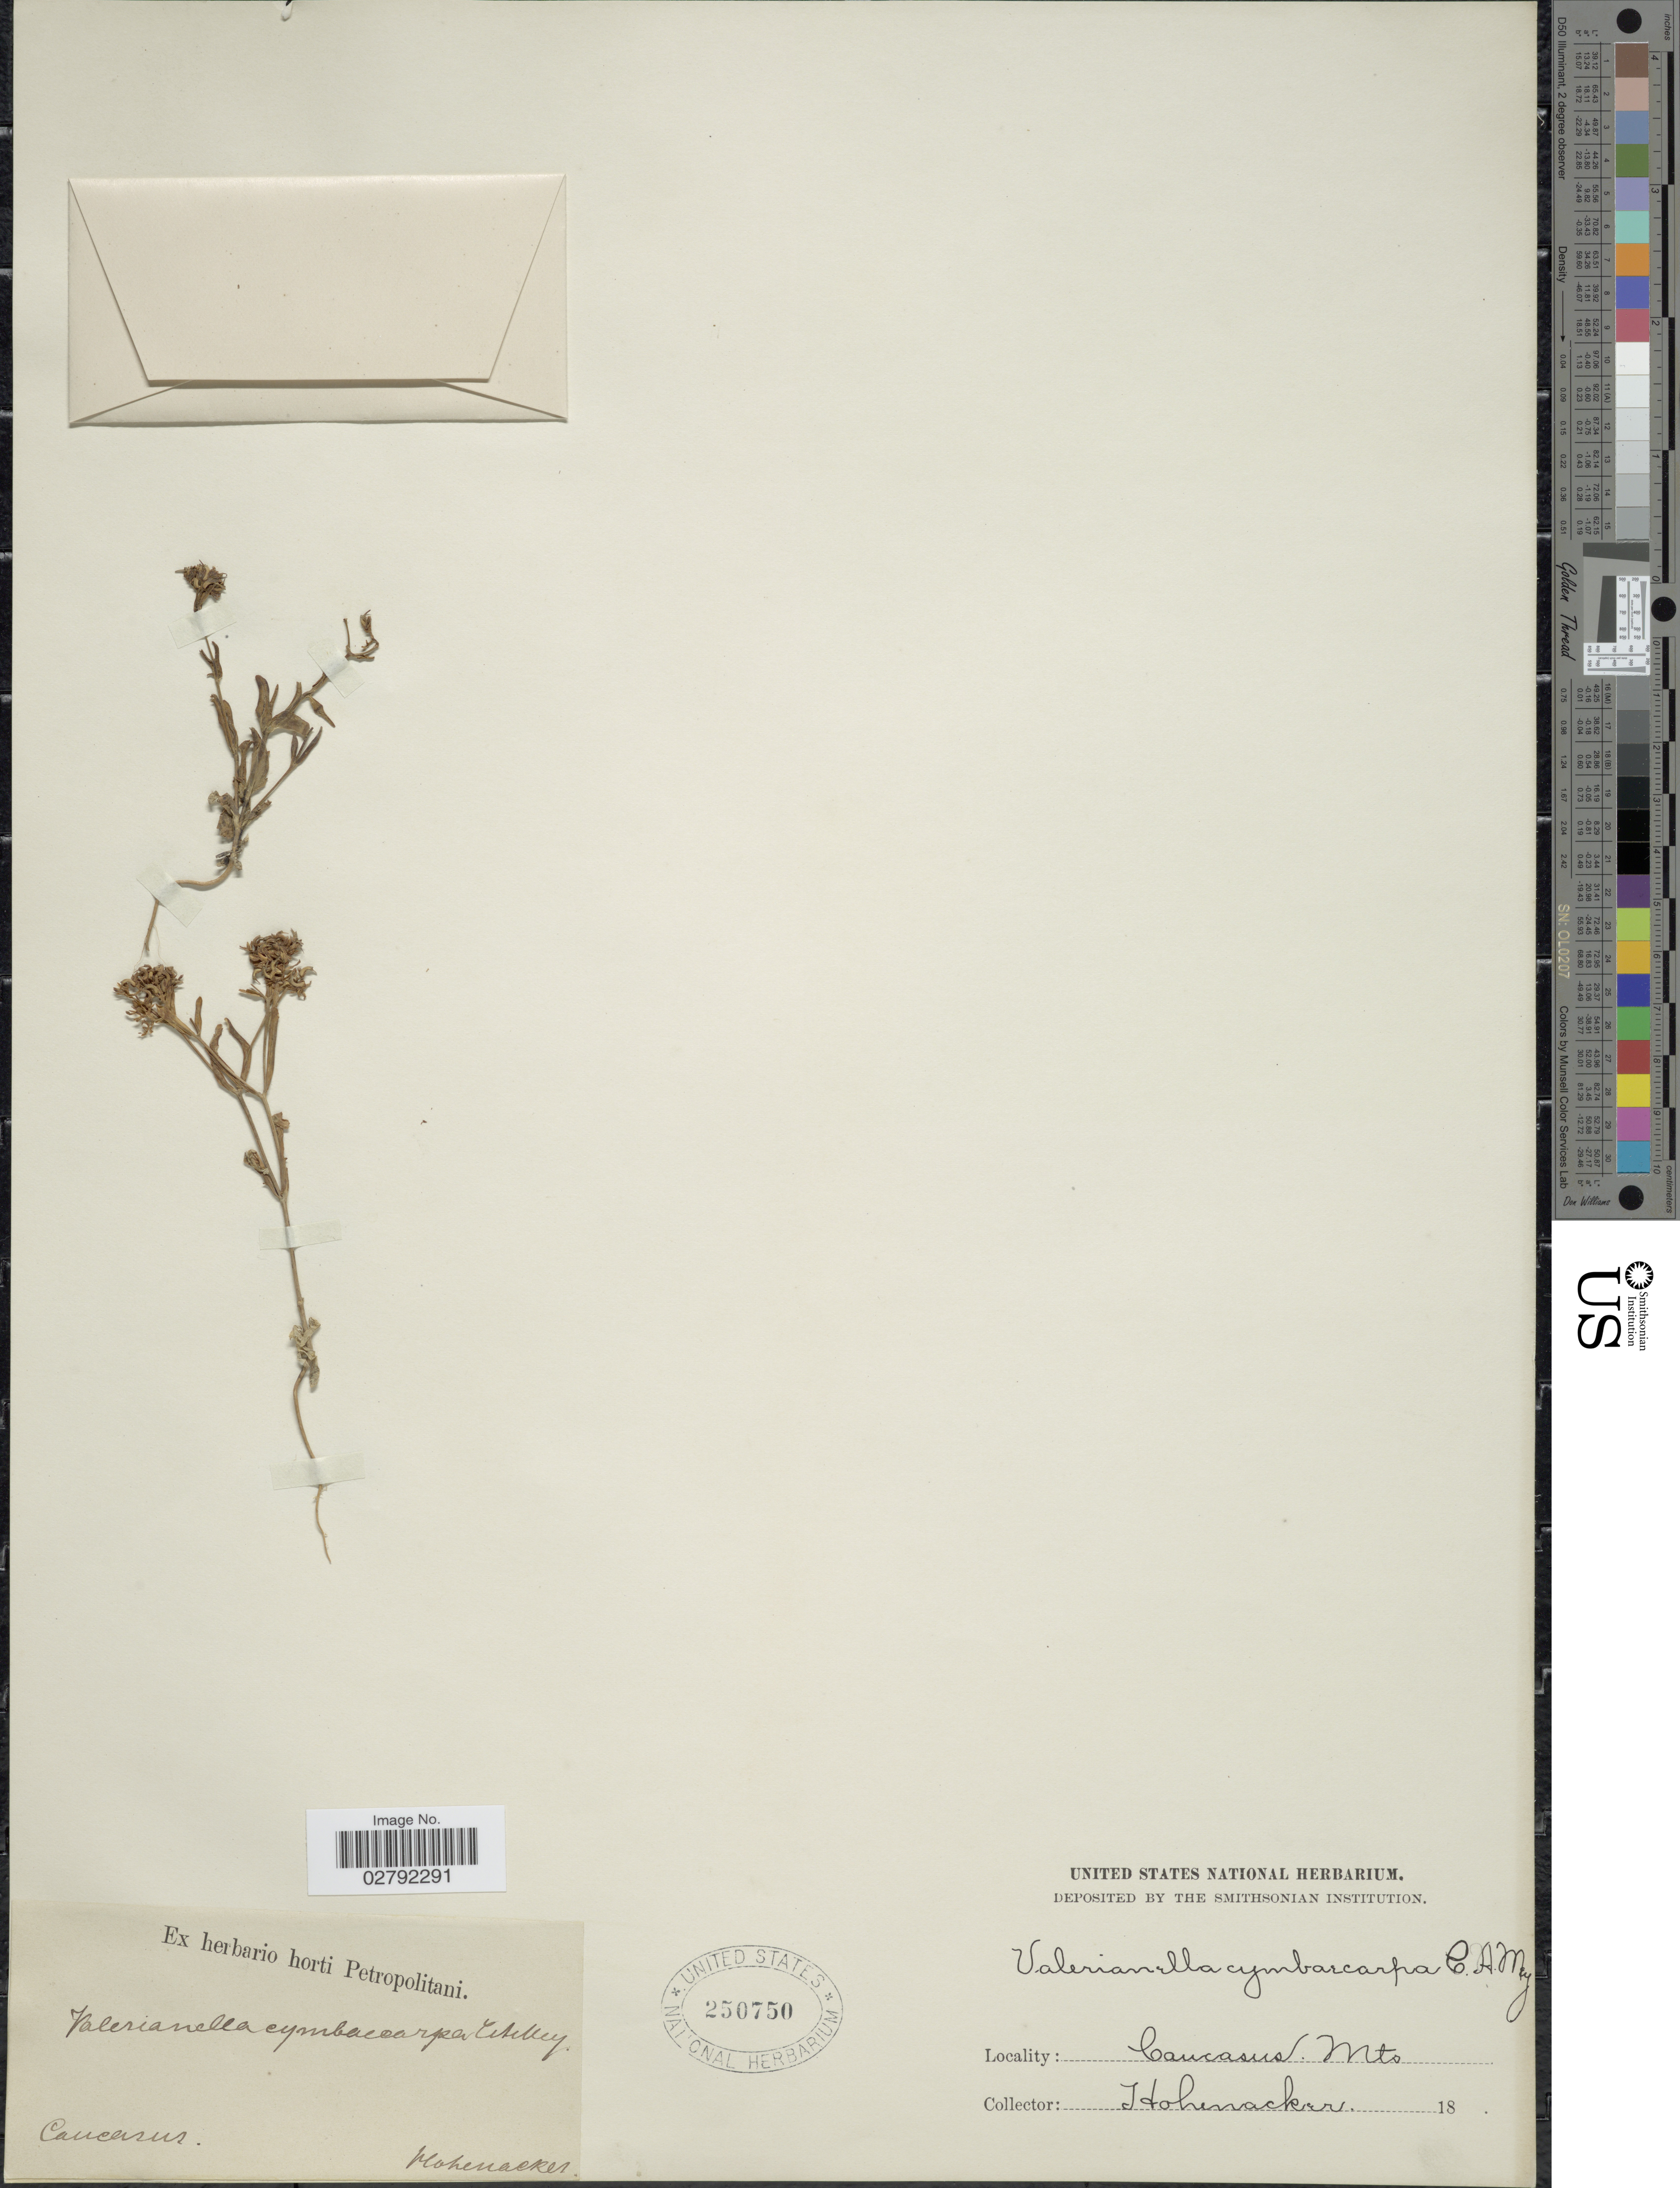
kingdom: Plantae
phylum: Tracheophyta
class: Magnoliopsida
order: Dipsacales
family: Caprifoliaceae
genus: Valerianella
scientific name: Valerianella cymbocarpa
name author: C.A. Mey.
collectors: Hohenacker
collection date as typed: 18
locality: Caucasus Mts.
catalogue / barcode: US 250750